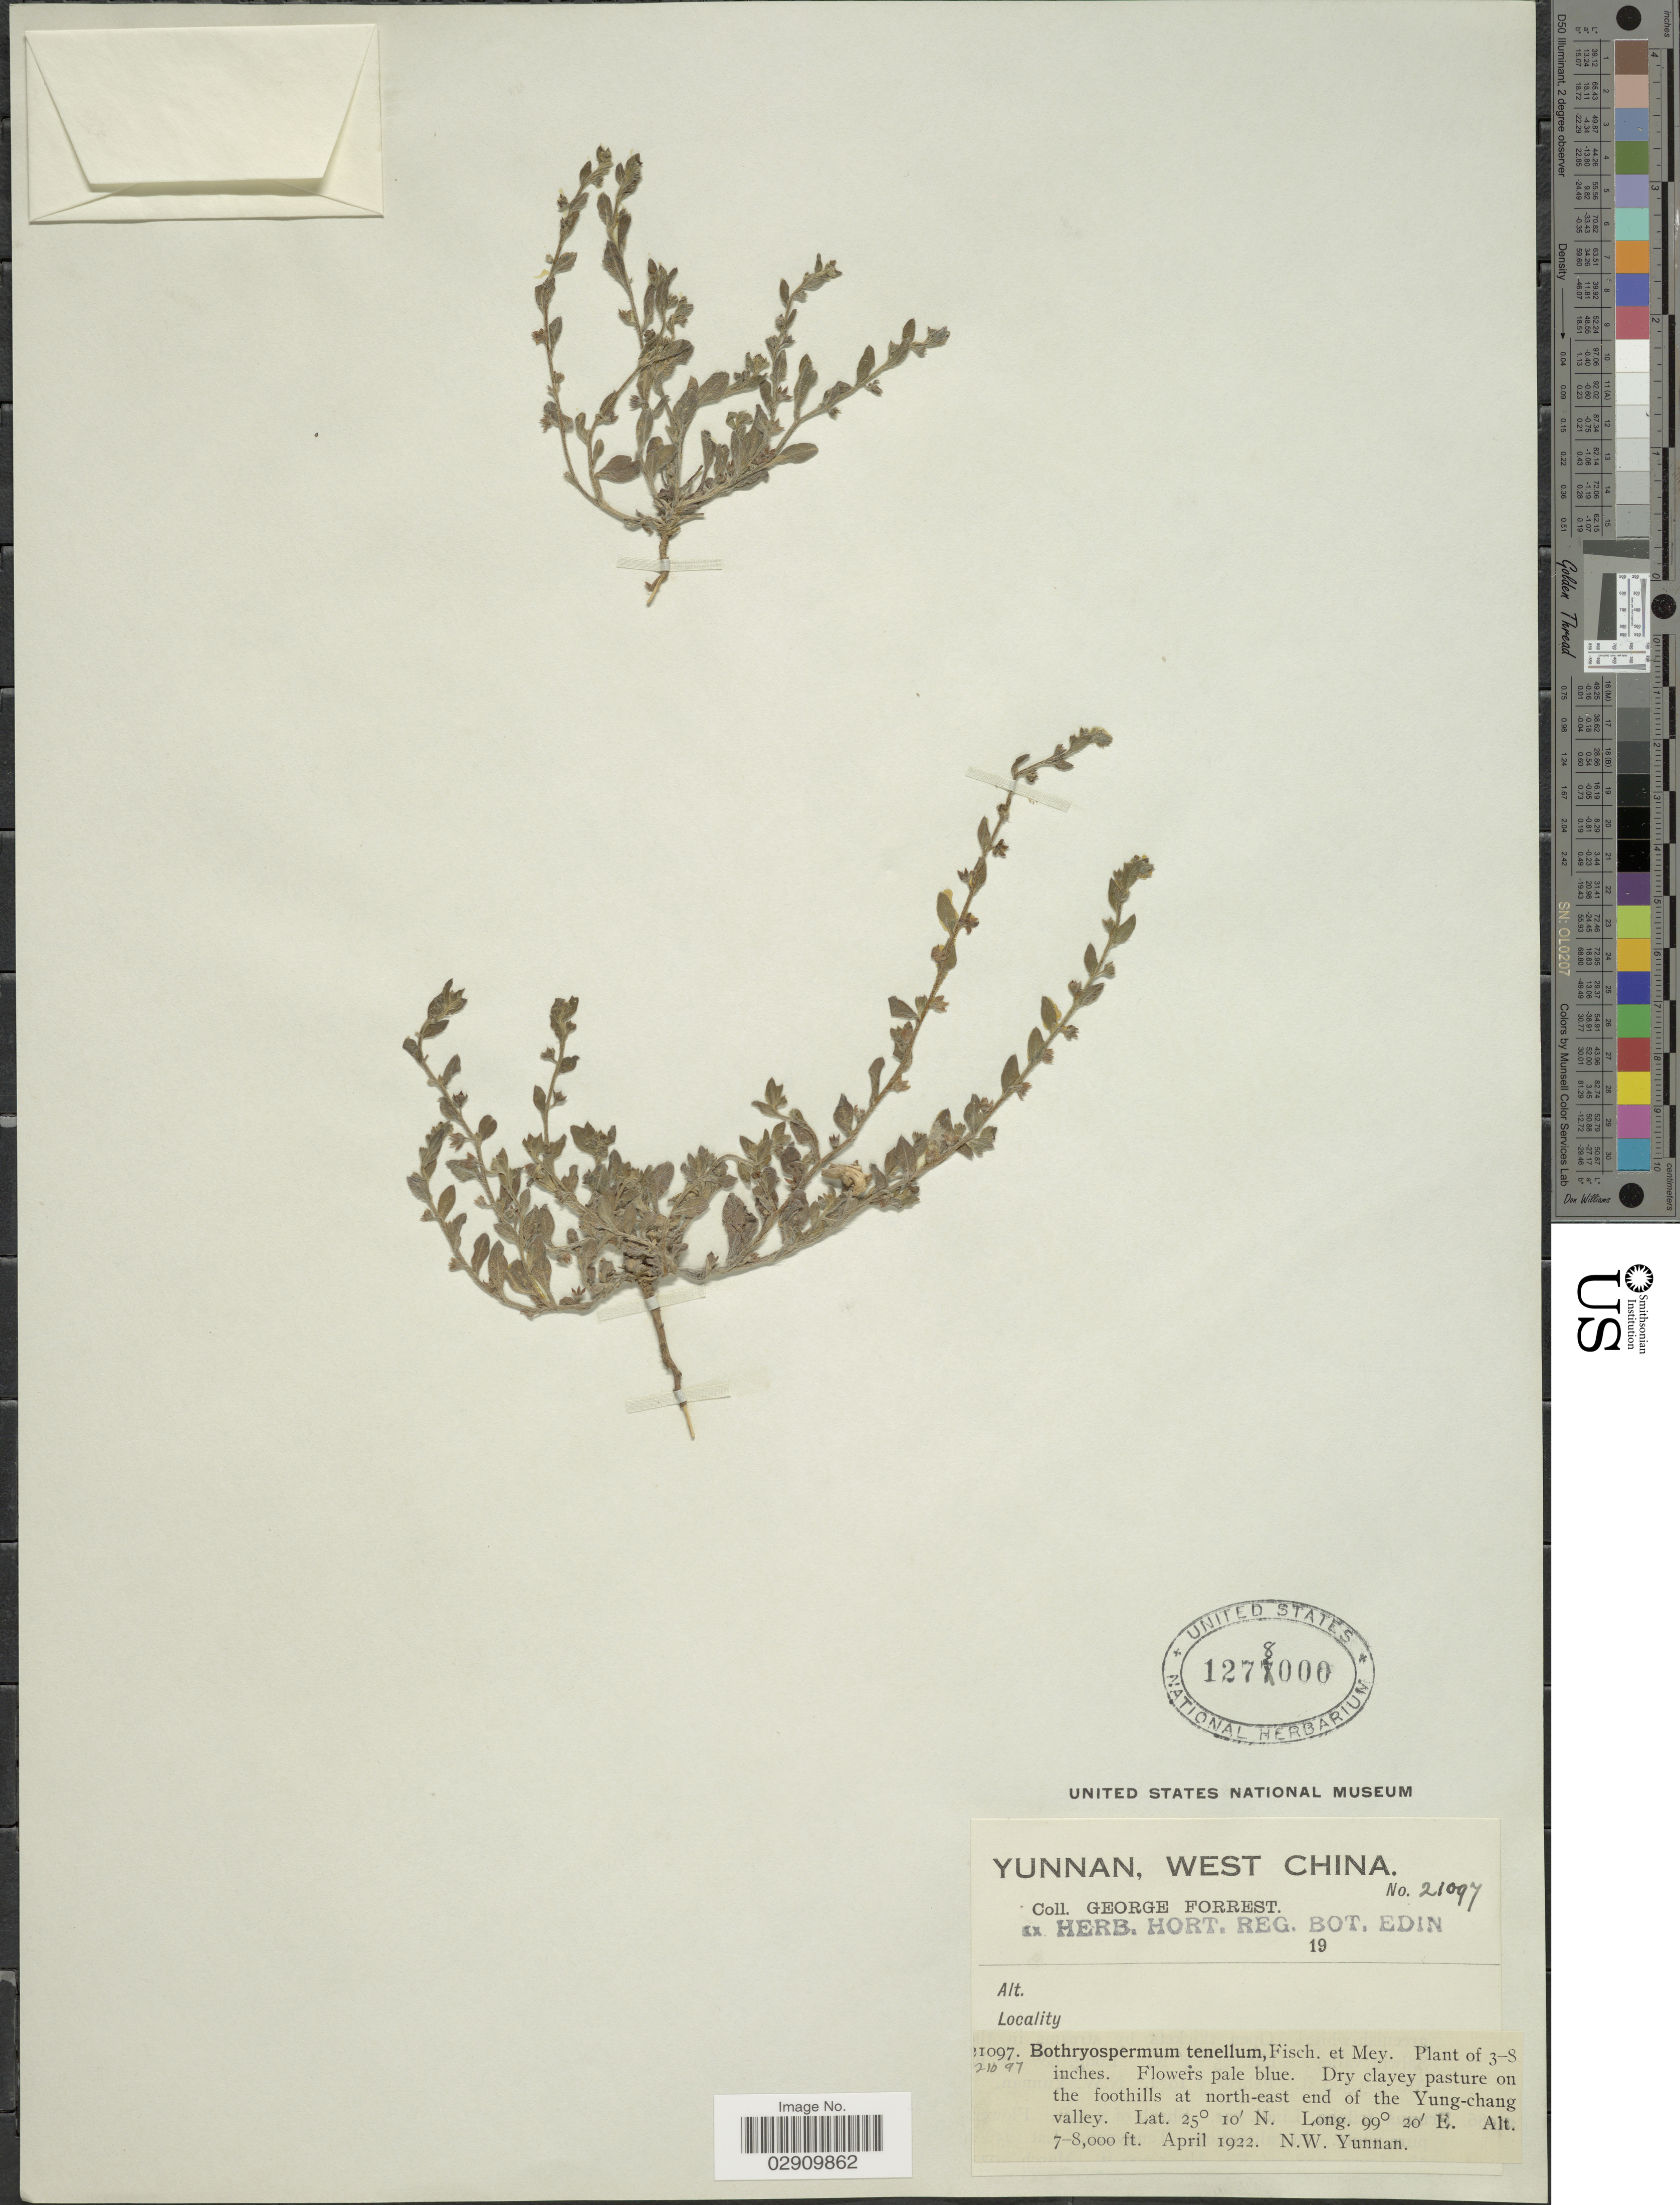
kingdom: Plantae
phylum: Tracheophyta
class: Magnoliopsida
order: Boraginales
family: Boraginaceae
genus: Bothriospermum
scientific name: Bothriospermum tenellum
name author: (Hornem.) Fisch. & C.A. Mey.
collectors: G. Forrest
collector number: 21097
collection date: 1922-04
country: China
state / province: Yunnan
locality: West China, Dry clayey pasture on the foothills at north-east end of the Yung-chang valley, N.W. Yunnan.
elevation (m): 2134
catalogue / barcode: US 1278000